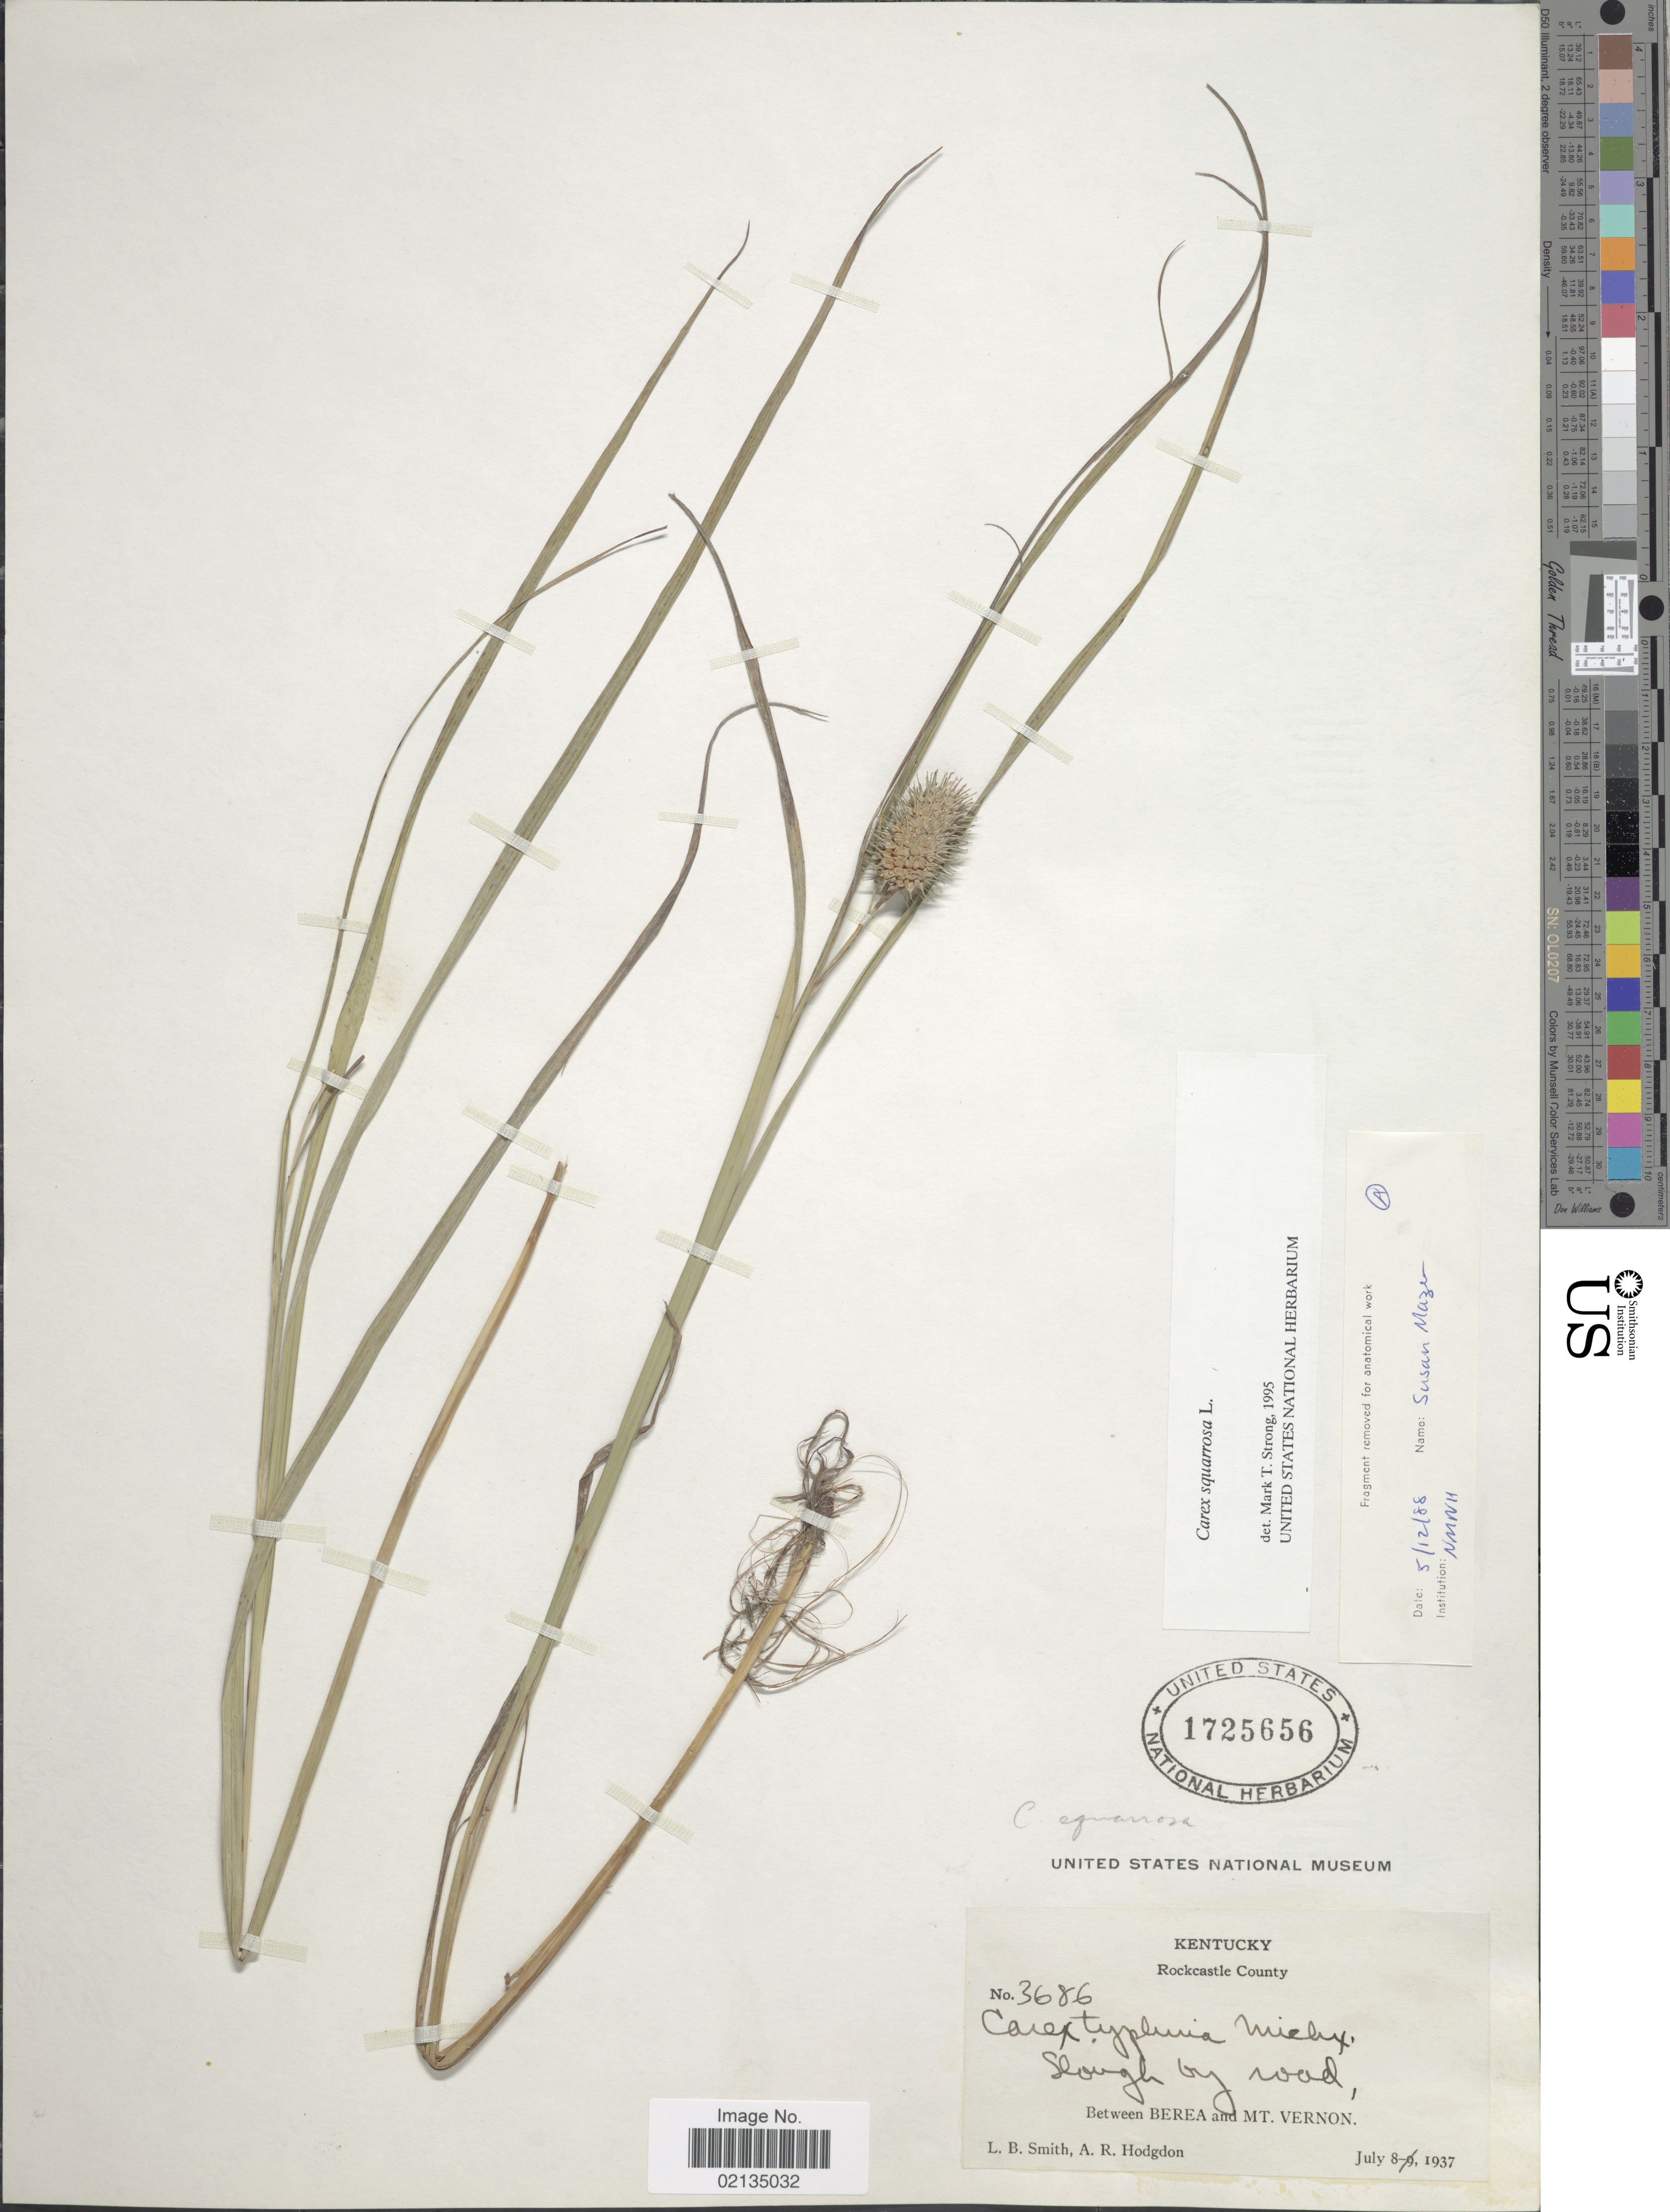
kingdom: Plantae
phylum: Tracheophyta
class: Liliopsida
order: Poales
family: Cyperaceae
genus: Carex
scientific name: Carex squarrosa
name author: L.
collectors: L. Smith & A. Hodgon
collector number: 3686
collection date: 1937-07-08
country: United States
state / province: Kentucky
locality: Kentucky, Rockscastle County. Slough by wood, Between Berea and Mt. Vernon.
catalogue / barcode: US 1725656